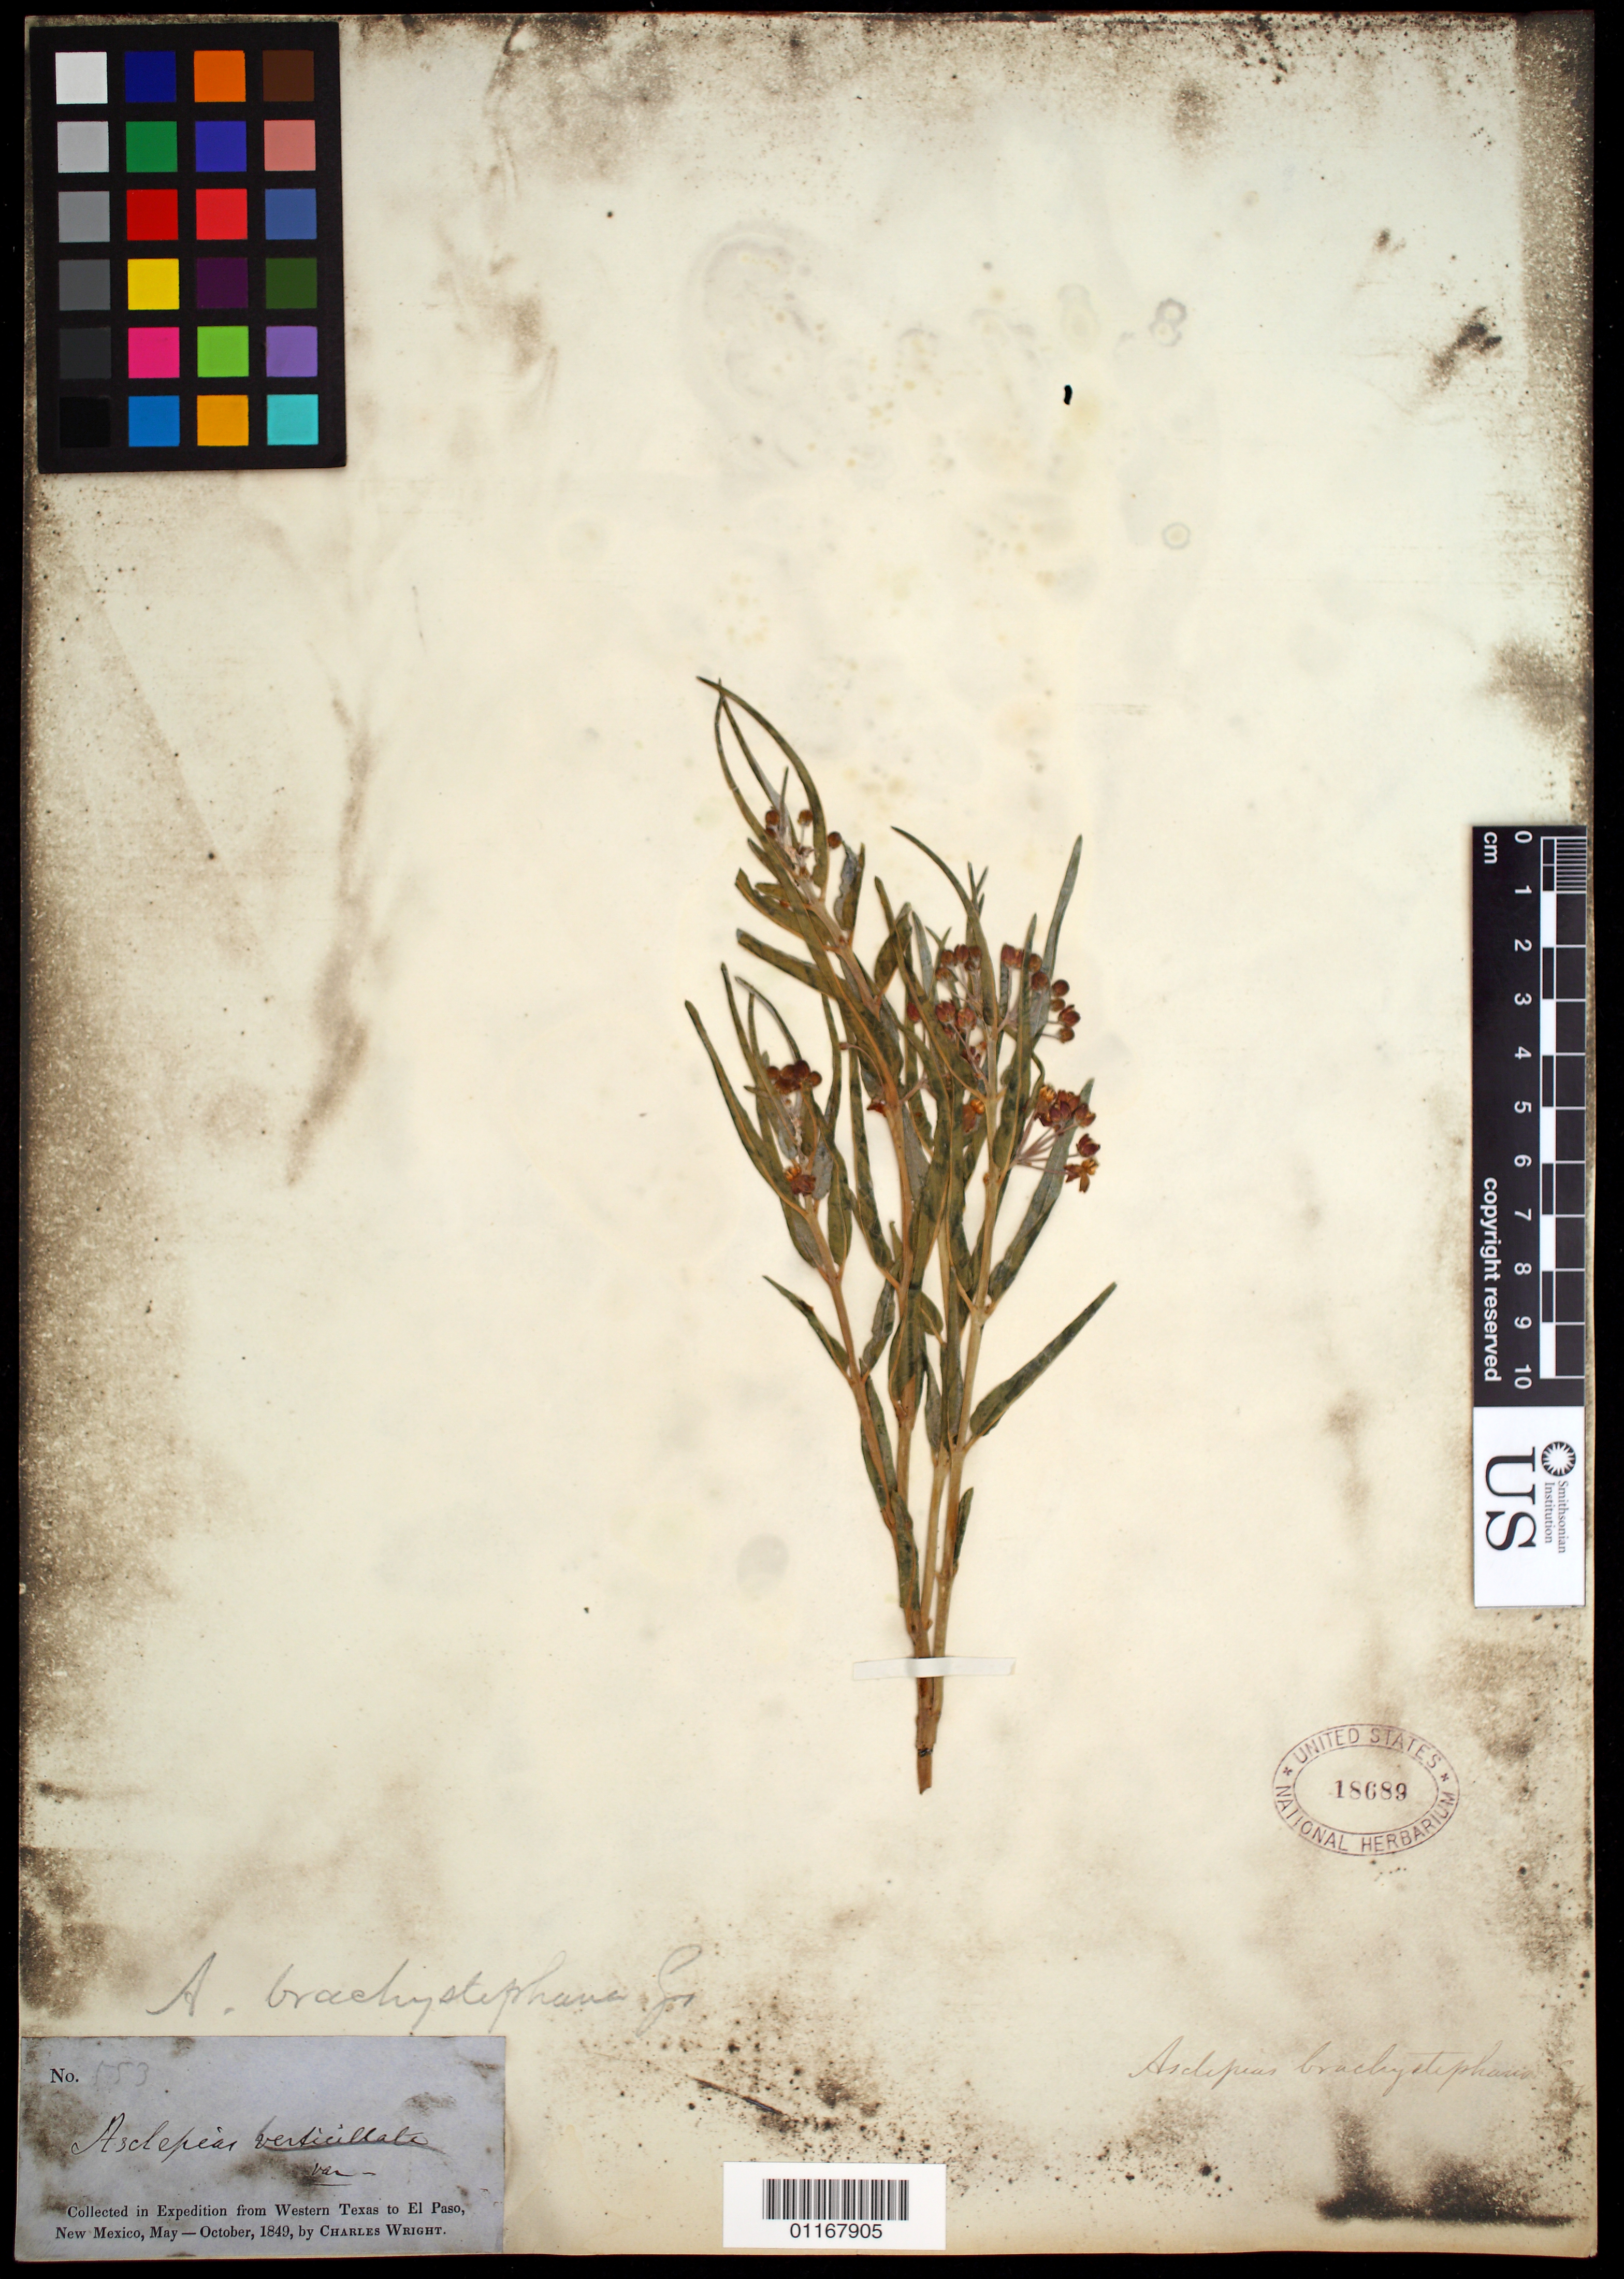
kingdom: Plantae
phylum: Tracheophyta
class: Magnoliopsida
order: Gentianales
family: Apocynaceae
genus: Asclepias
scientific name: Asclepias brachystephana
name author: Engelm. ex Torr.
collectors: C. Wright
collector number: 553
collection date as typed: May 1849 to -- Oct 1849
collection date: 1849-05/1849-10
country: United States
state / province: New Mexico / Texas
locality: From Western Texas to El Paso, New Mexico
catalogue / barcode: US 18689